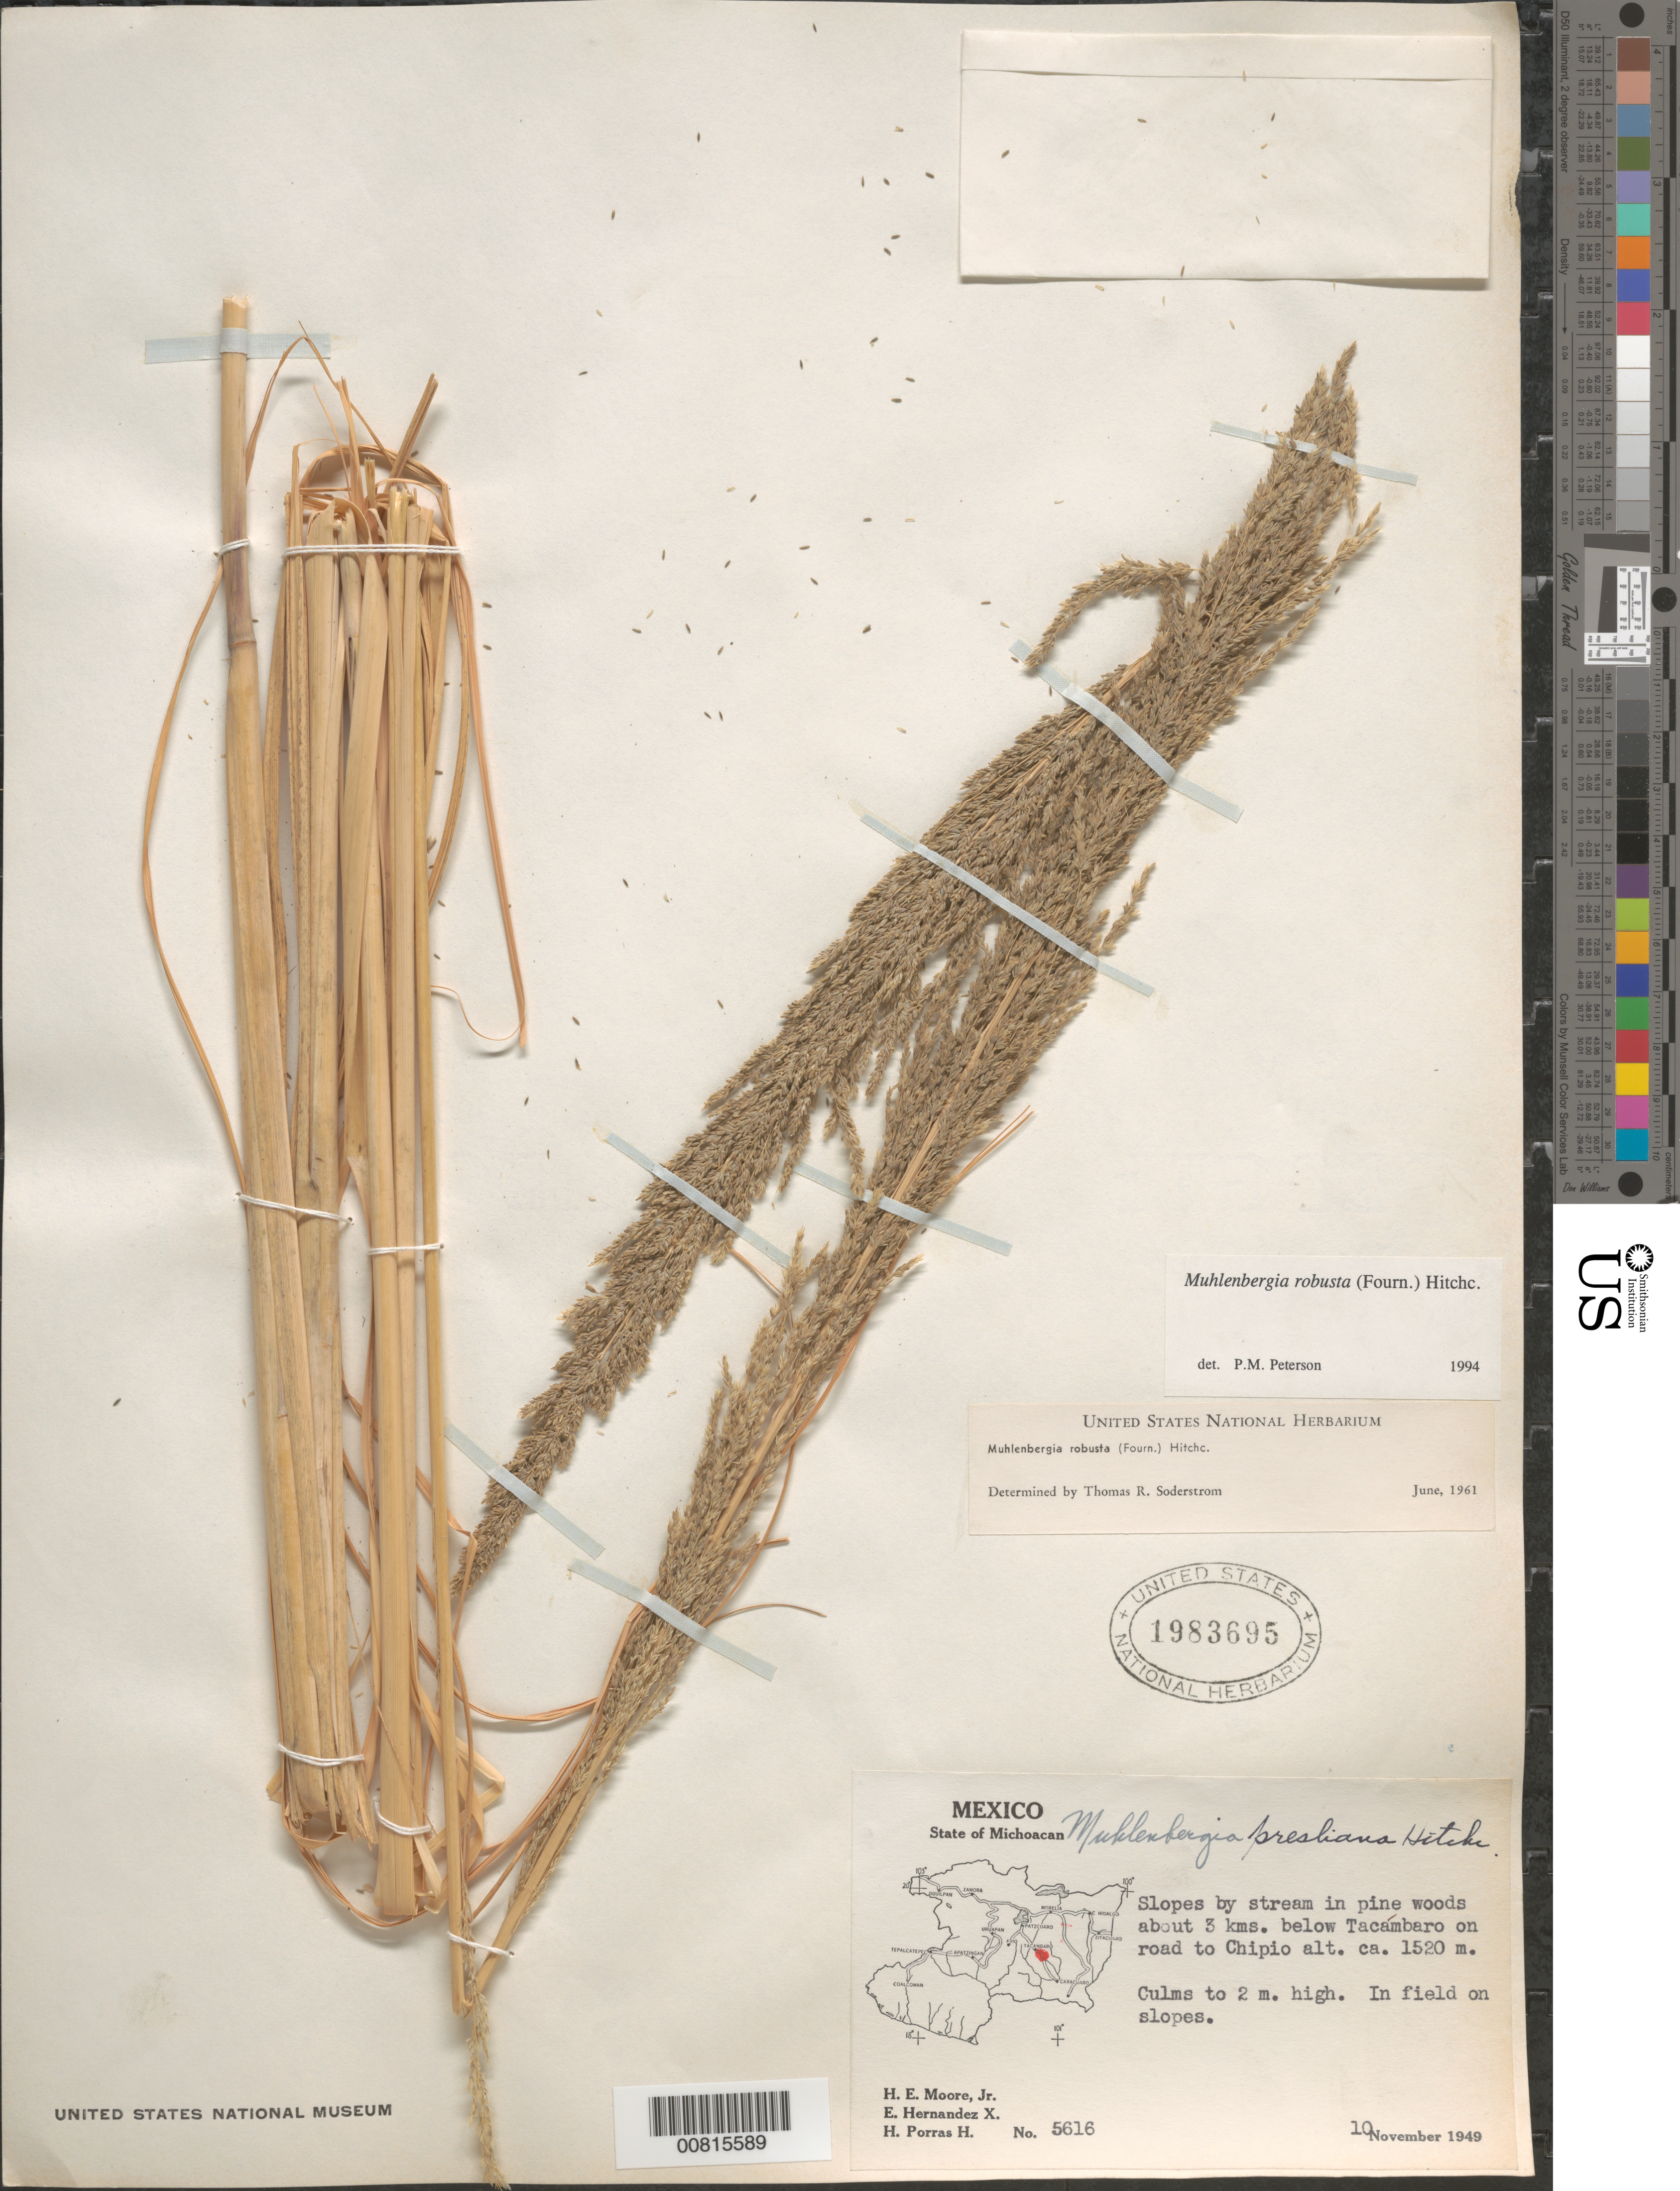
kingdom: Plantae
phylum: Tracheophyta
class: Liliopsida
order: Poales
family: Poaceae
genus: Muhlenbergia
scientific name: Muhlenbergia robusta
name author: (E. Fourn.) Hitchc.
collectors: H. E. Moore, E. I. Hernández-X. & H. Porras-H.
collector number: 5616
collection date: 1949-11-10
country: Mexico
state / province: Michoacán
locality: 3 km below Tacambaro on road to Chipio, Mich.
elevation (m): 1520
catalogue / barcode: US 1983695